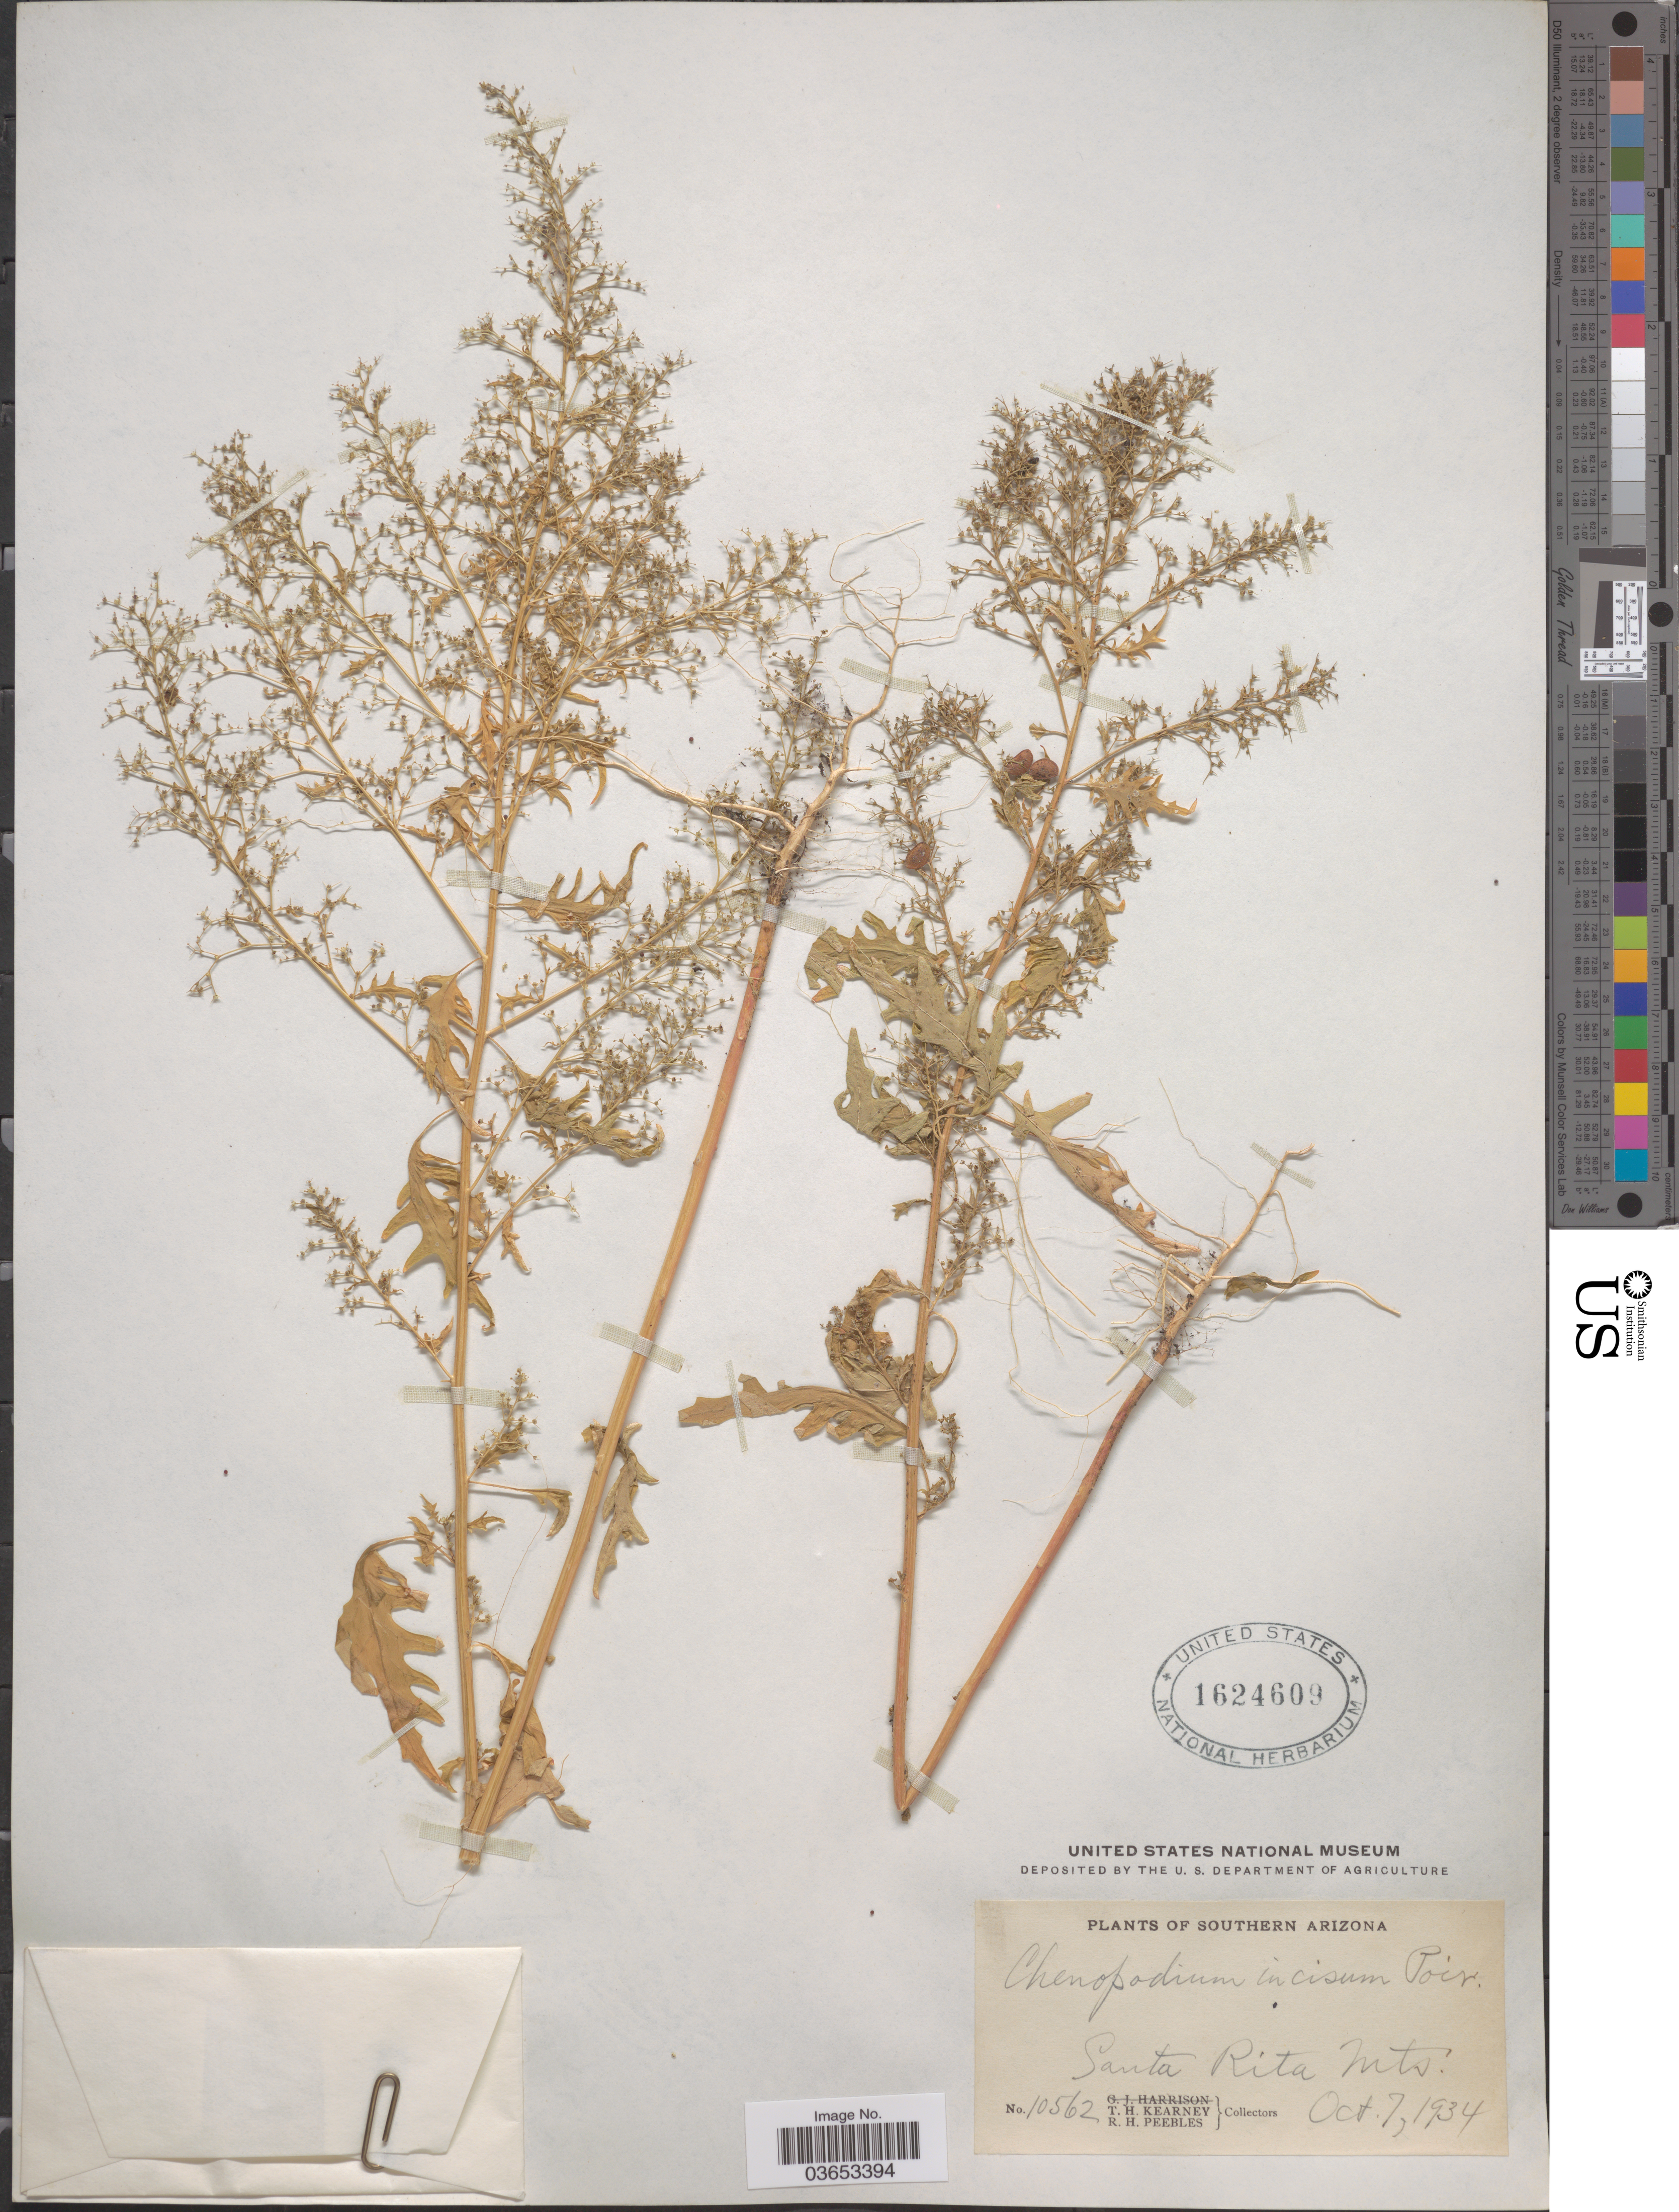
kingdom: Plantae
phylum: Tracheophyta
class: Magnoliopsida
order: Caryophyllales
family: Amaranthaceae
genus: Chenopodium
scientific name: Chenopodium incisum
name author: Poir.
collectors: T. H. Kearney & R. H. Peebles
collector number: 10562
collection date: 1934-10-07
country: United States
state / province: Arizona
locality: Southern Arizona. Santa Rita Mts.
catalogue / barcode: US 1624609